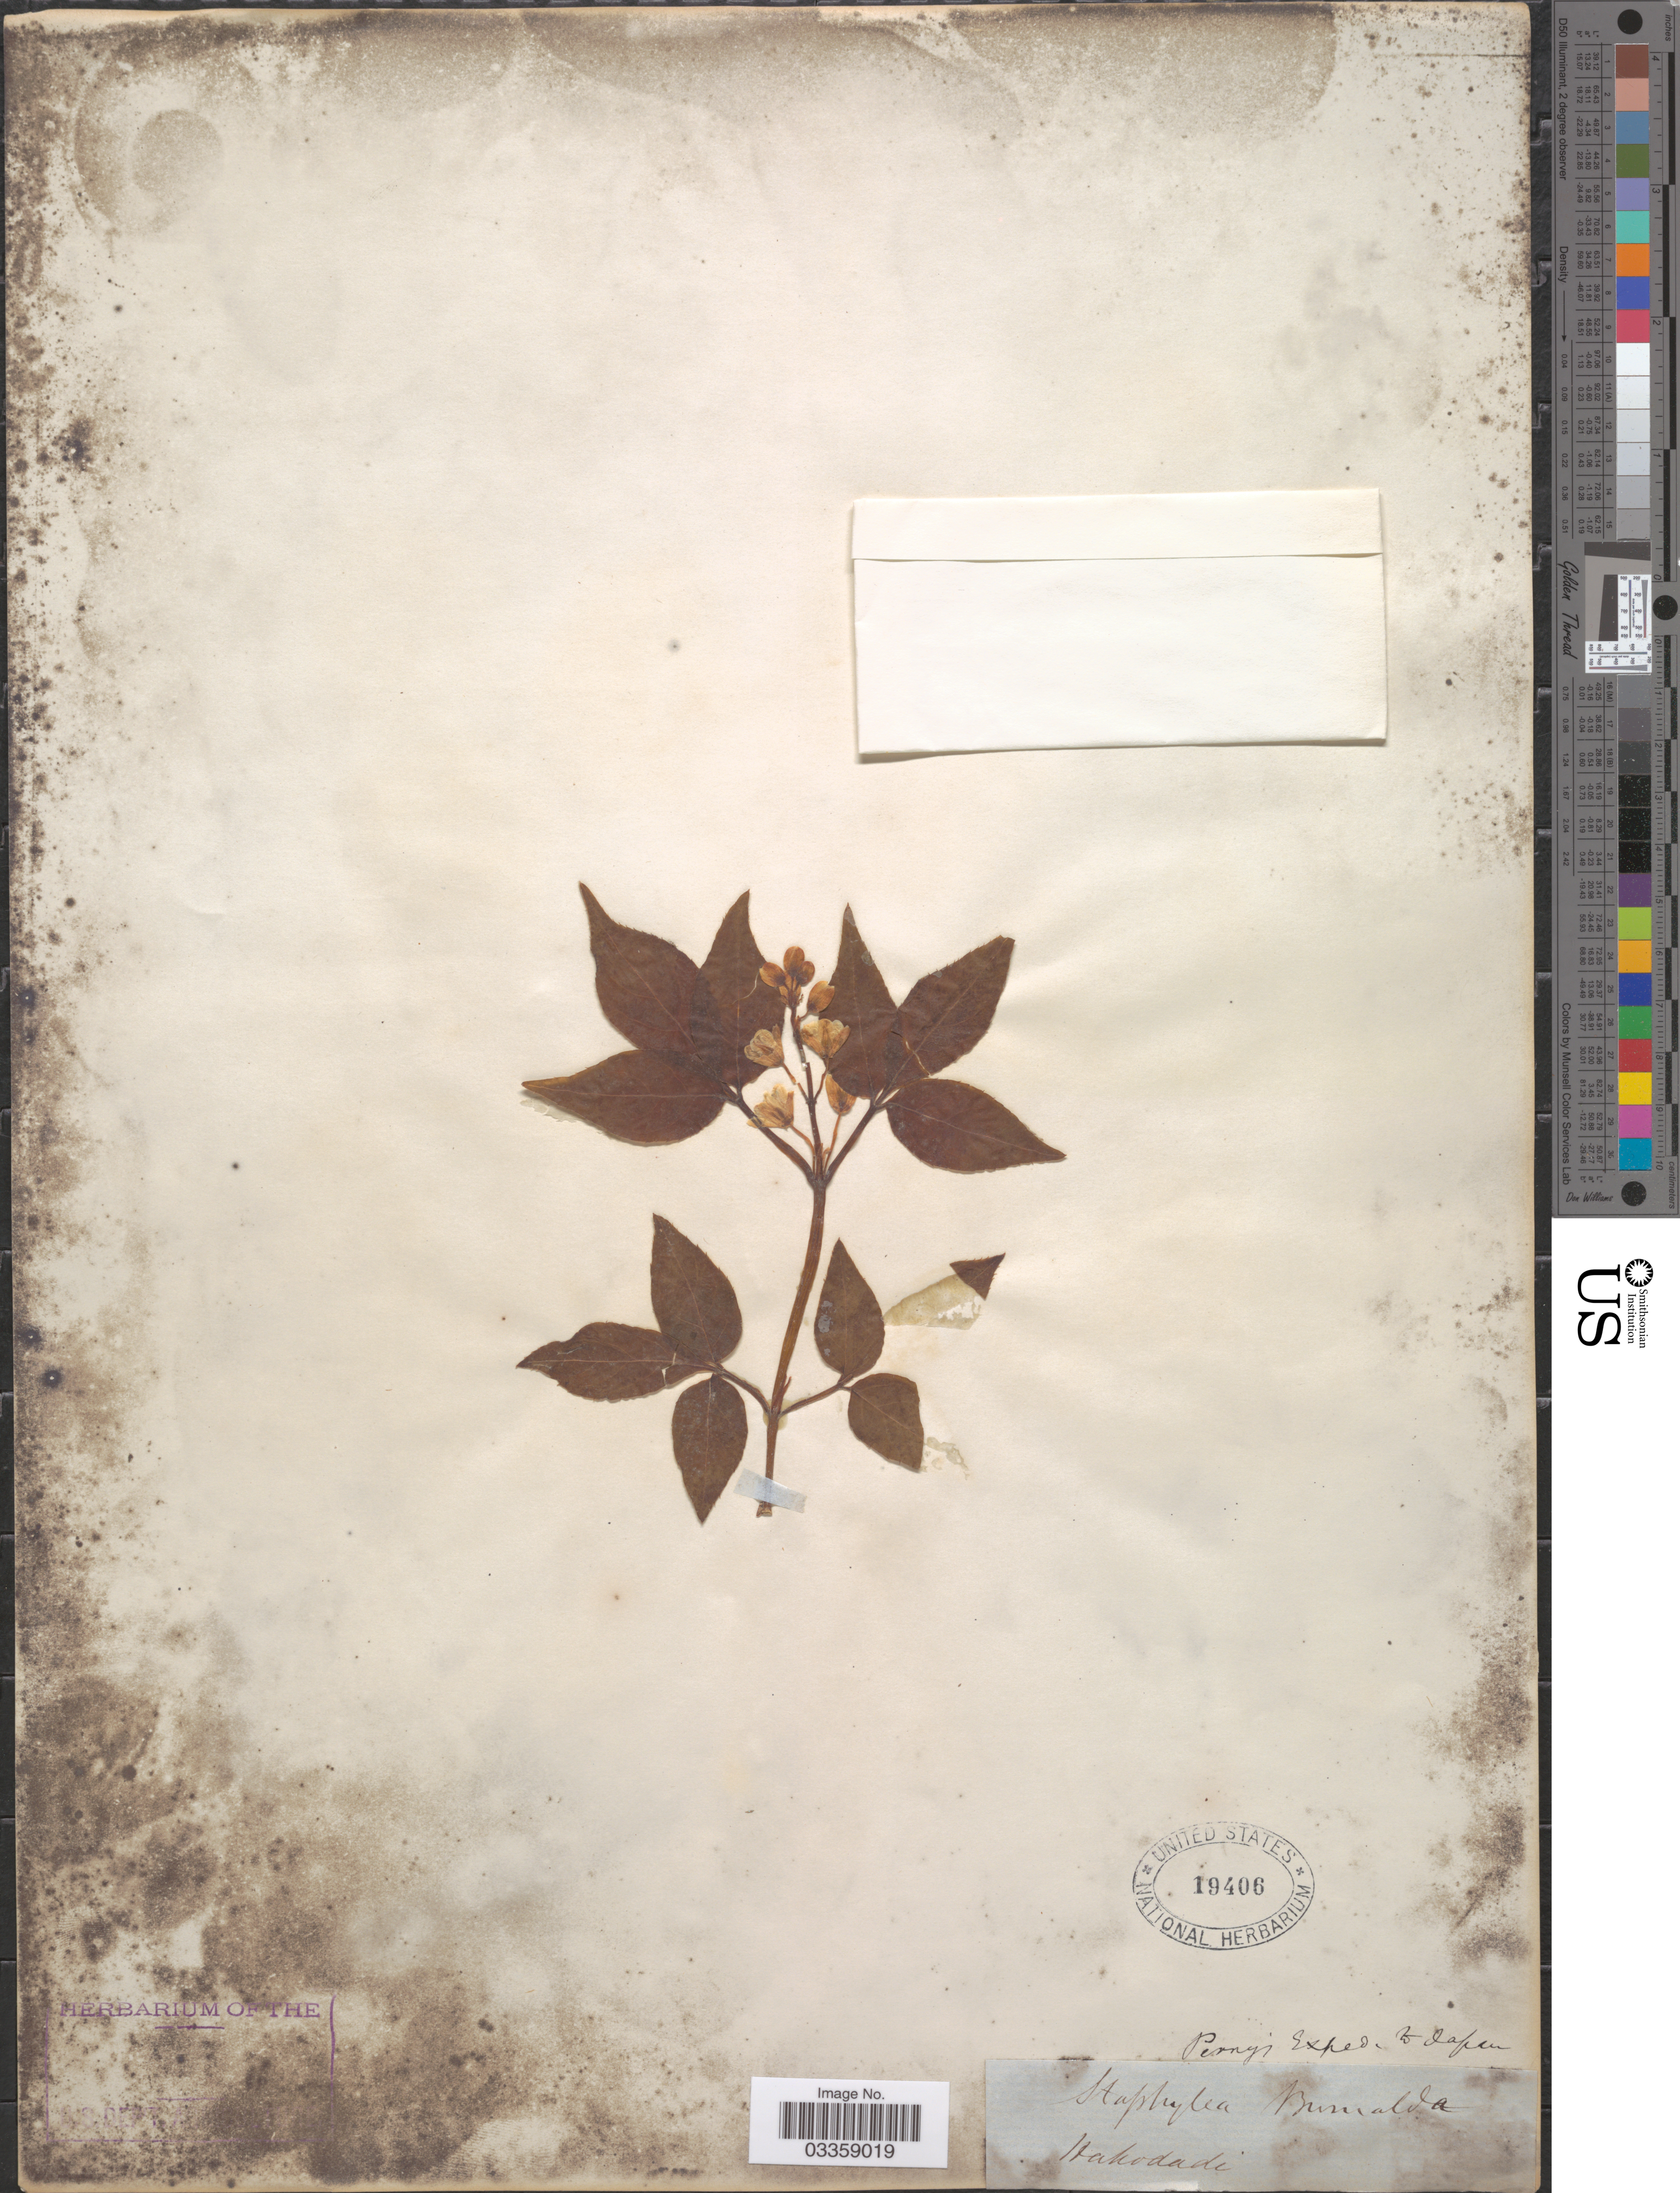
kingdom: Plantae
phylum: Tracheophyta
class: Magnoliopsida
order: Crossosomatales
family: Staphyleaceae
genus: Staphylea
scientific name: Staphylea bumalda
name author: DC.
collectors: -- Perry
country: Japan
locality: Hakodadi.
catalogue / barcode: US 19406